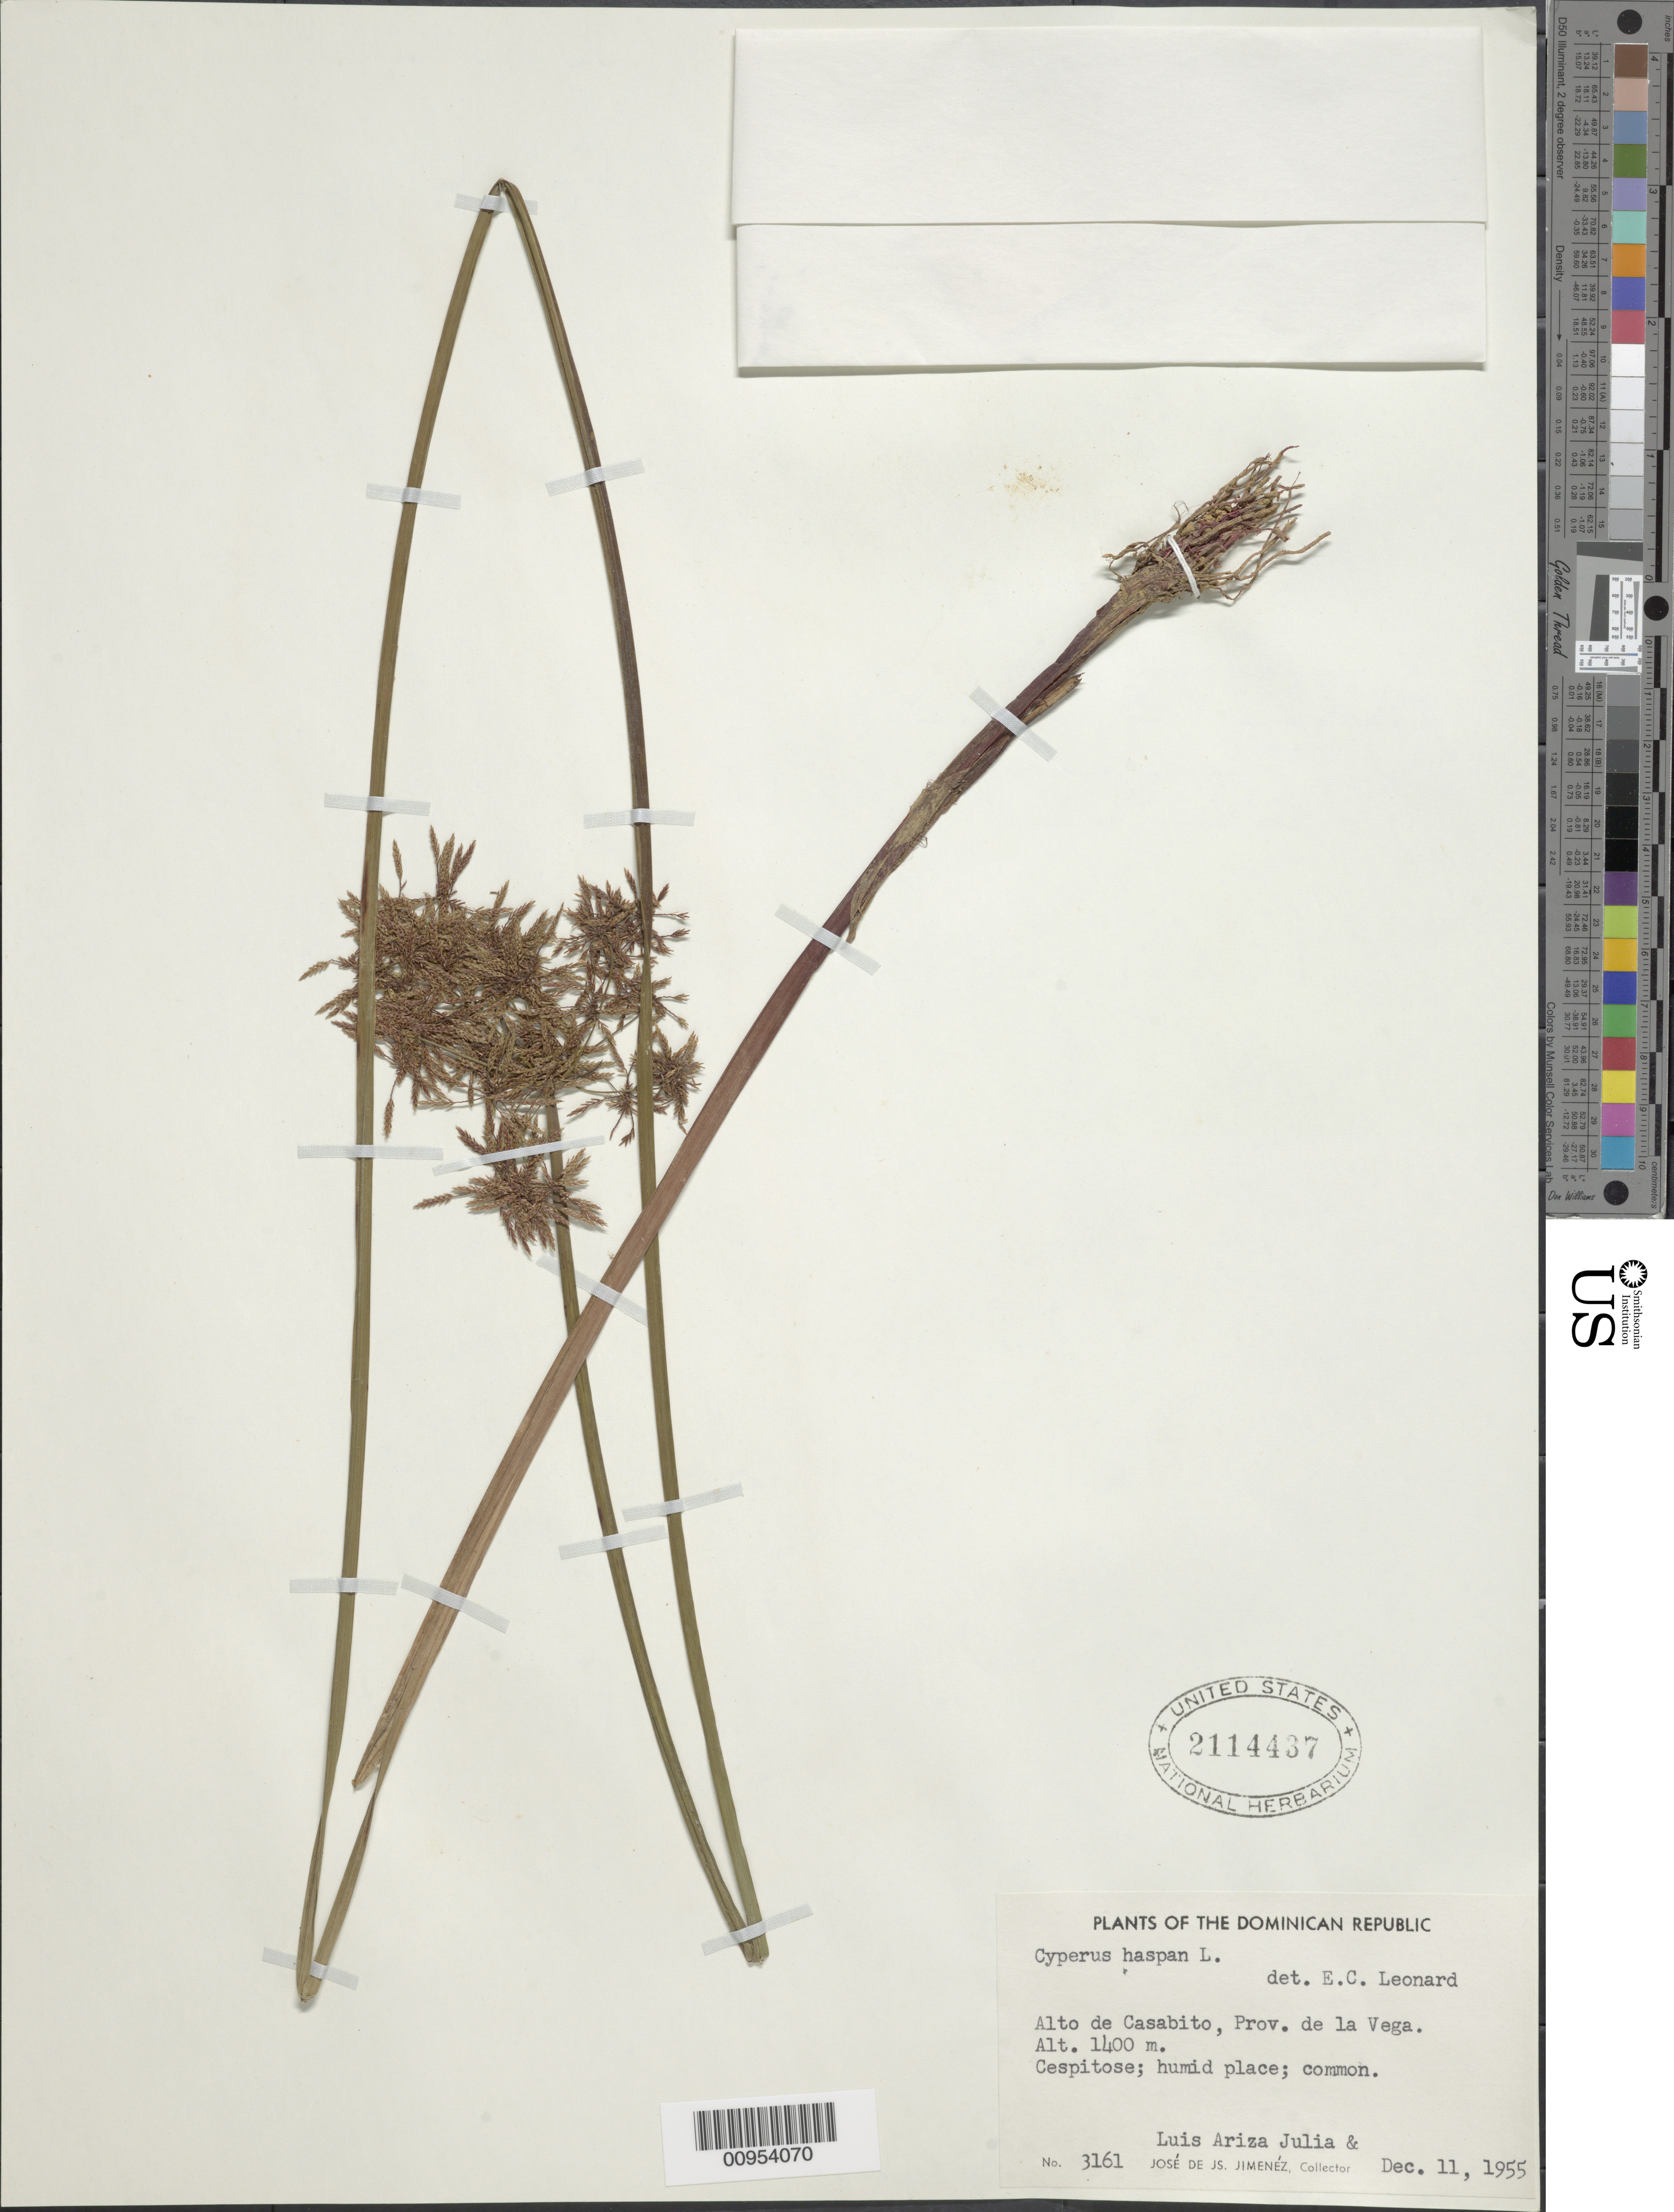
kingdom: Plantae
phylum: Tracheophyta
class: Liliopsida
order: Poales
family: Cyperaceae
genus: Cyperus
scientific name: Cyperus haspan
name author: L.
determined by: Leonard, Emery C., (US)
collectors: J. J. Jiménez & L. Ariza-Julia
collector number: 3161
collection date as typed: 11 Dec 1955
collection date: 1955-12-11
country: Dominican Republic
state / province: La Vega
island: Hispaniola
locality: Alto de Casabito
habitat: Humid place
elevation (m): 1400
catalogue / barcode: US 2114437